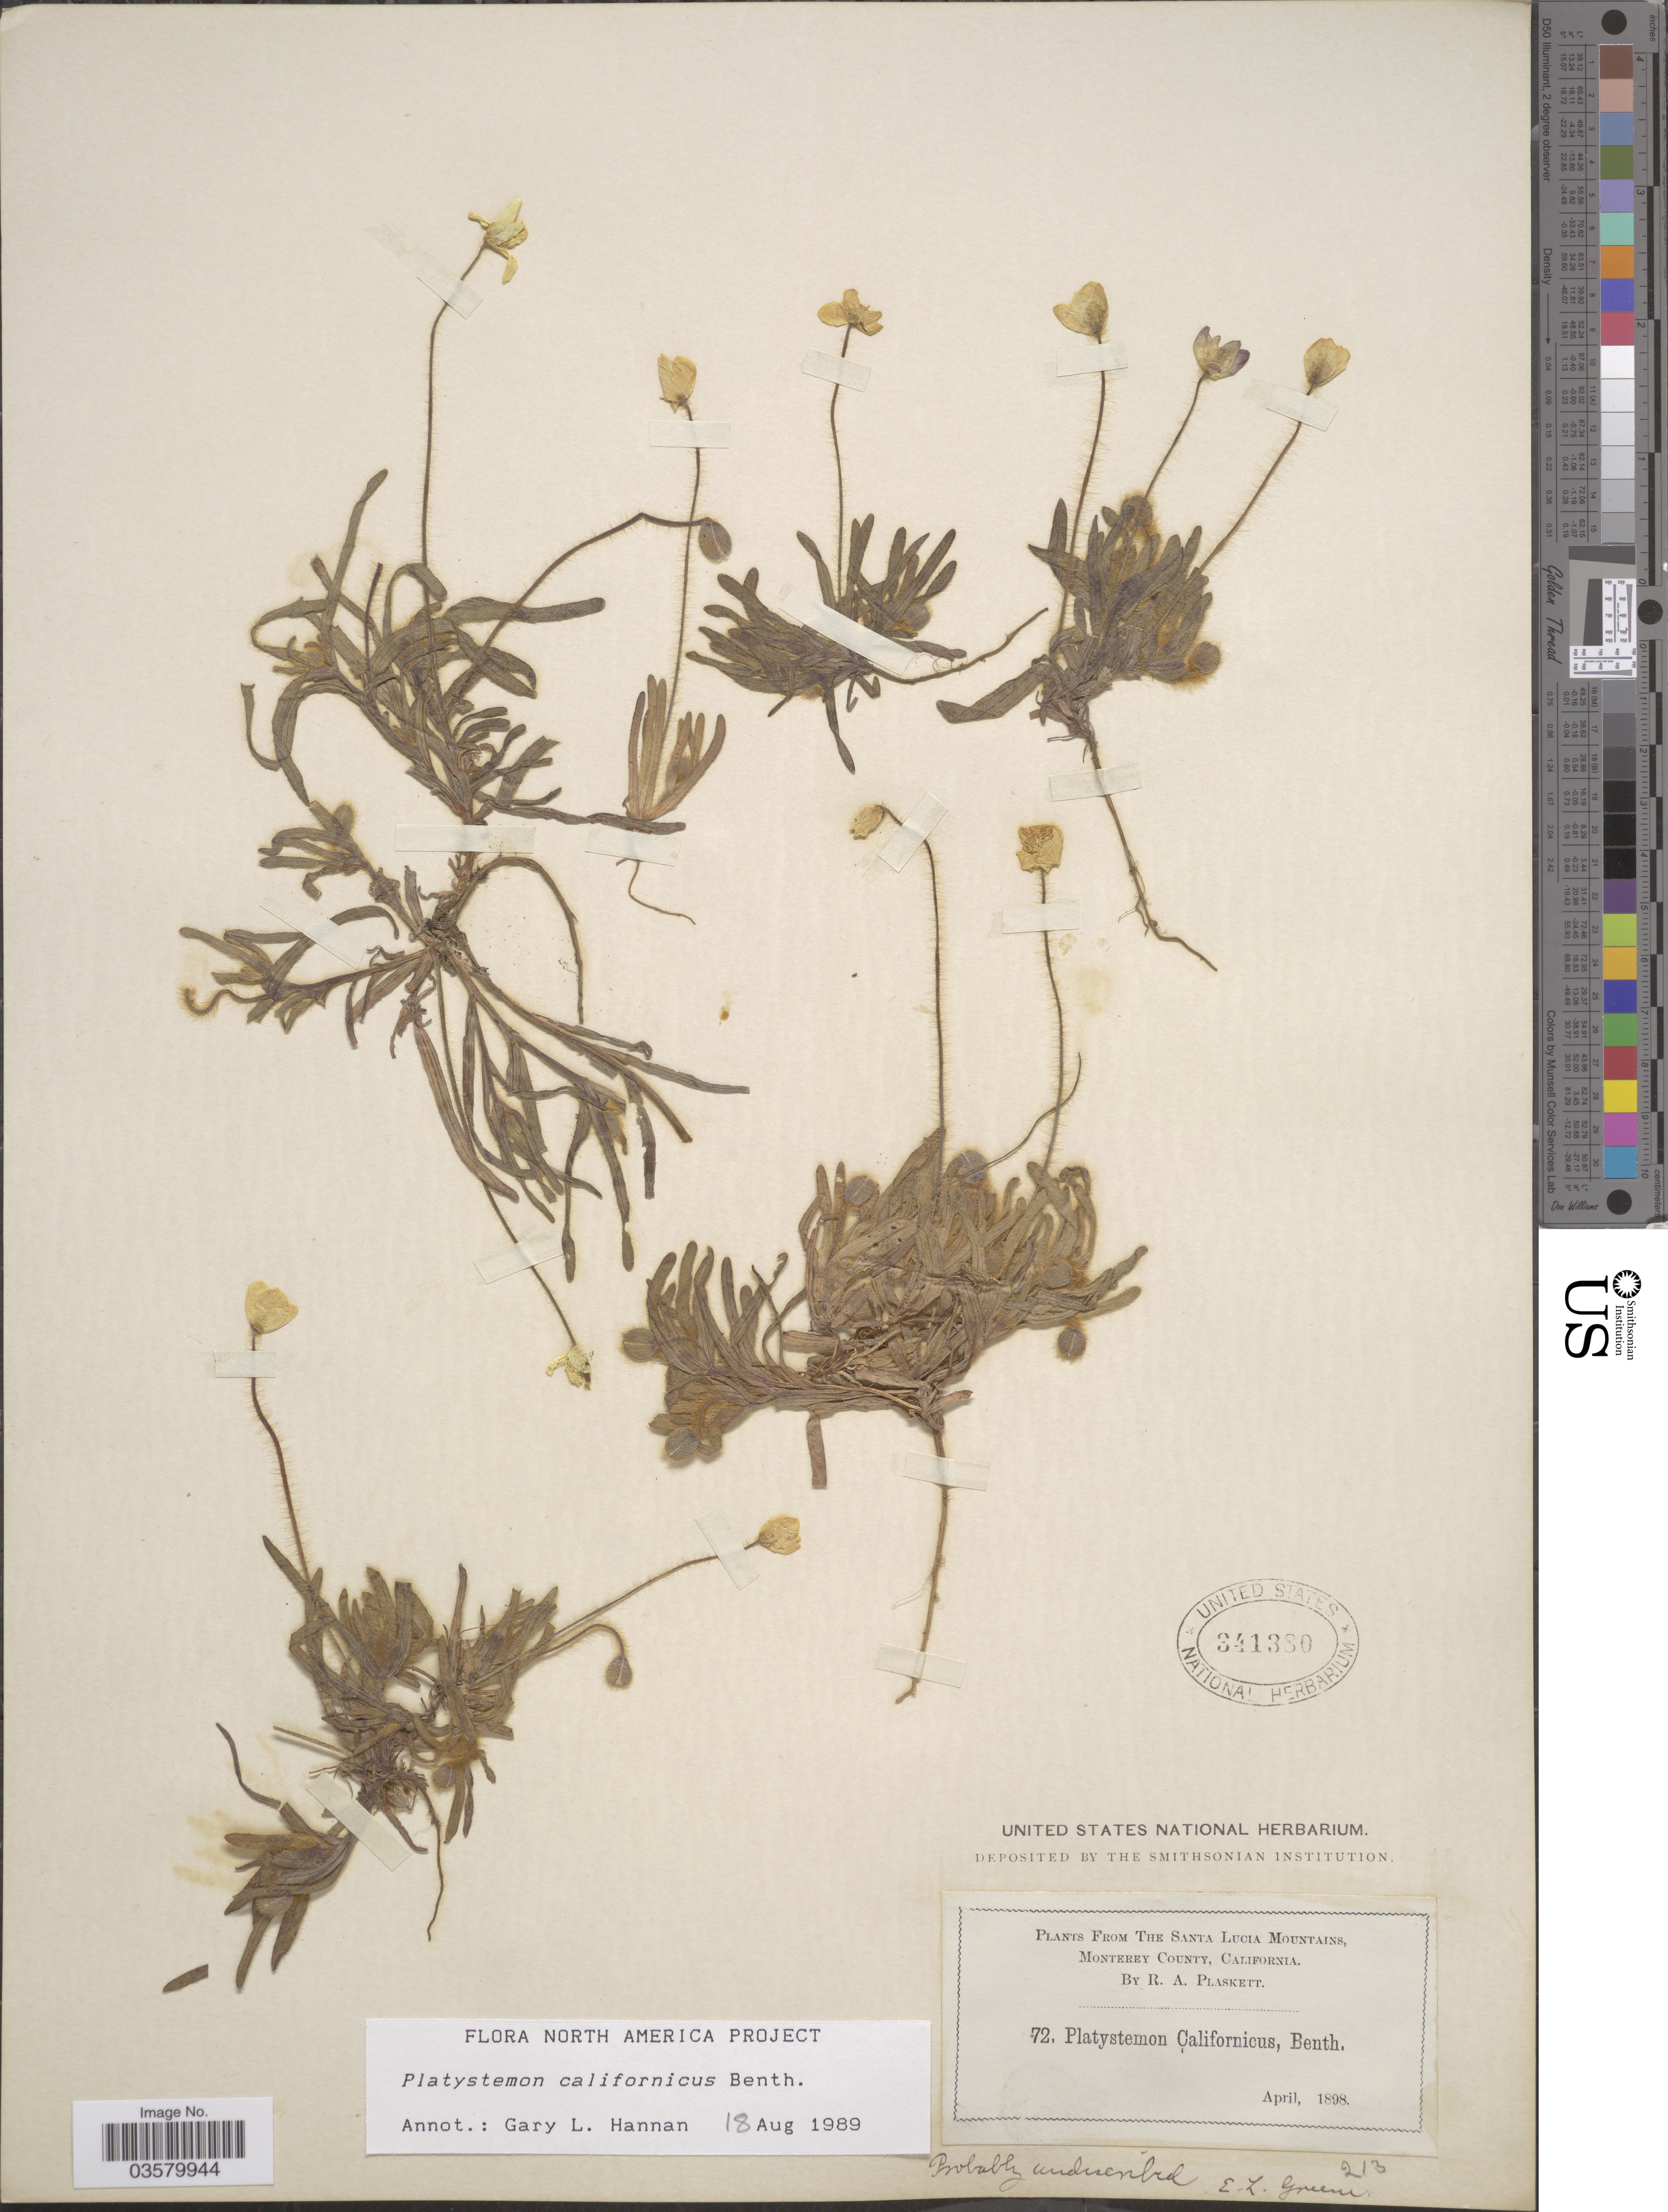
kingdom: Plantae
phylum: Tracheophyta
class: Magnoliopsida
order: Ranunculales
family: Papaveraceae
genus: Platystemon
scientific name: Platystemon californicus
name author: Benth.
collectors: R. Plaskett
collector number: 72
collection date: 1898-04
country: United States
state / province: California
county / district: Monterey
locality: The Santa Lucia Mountains, Monterey County.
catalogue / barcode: US 341380